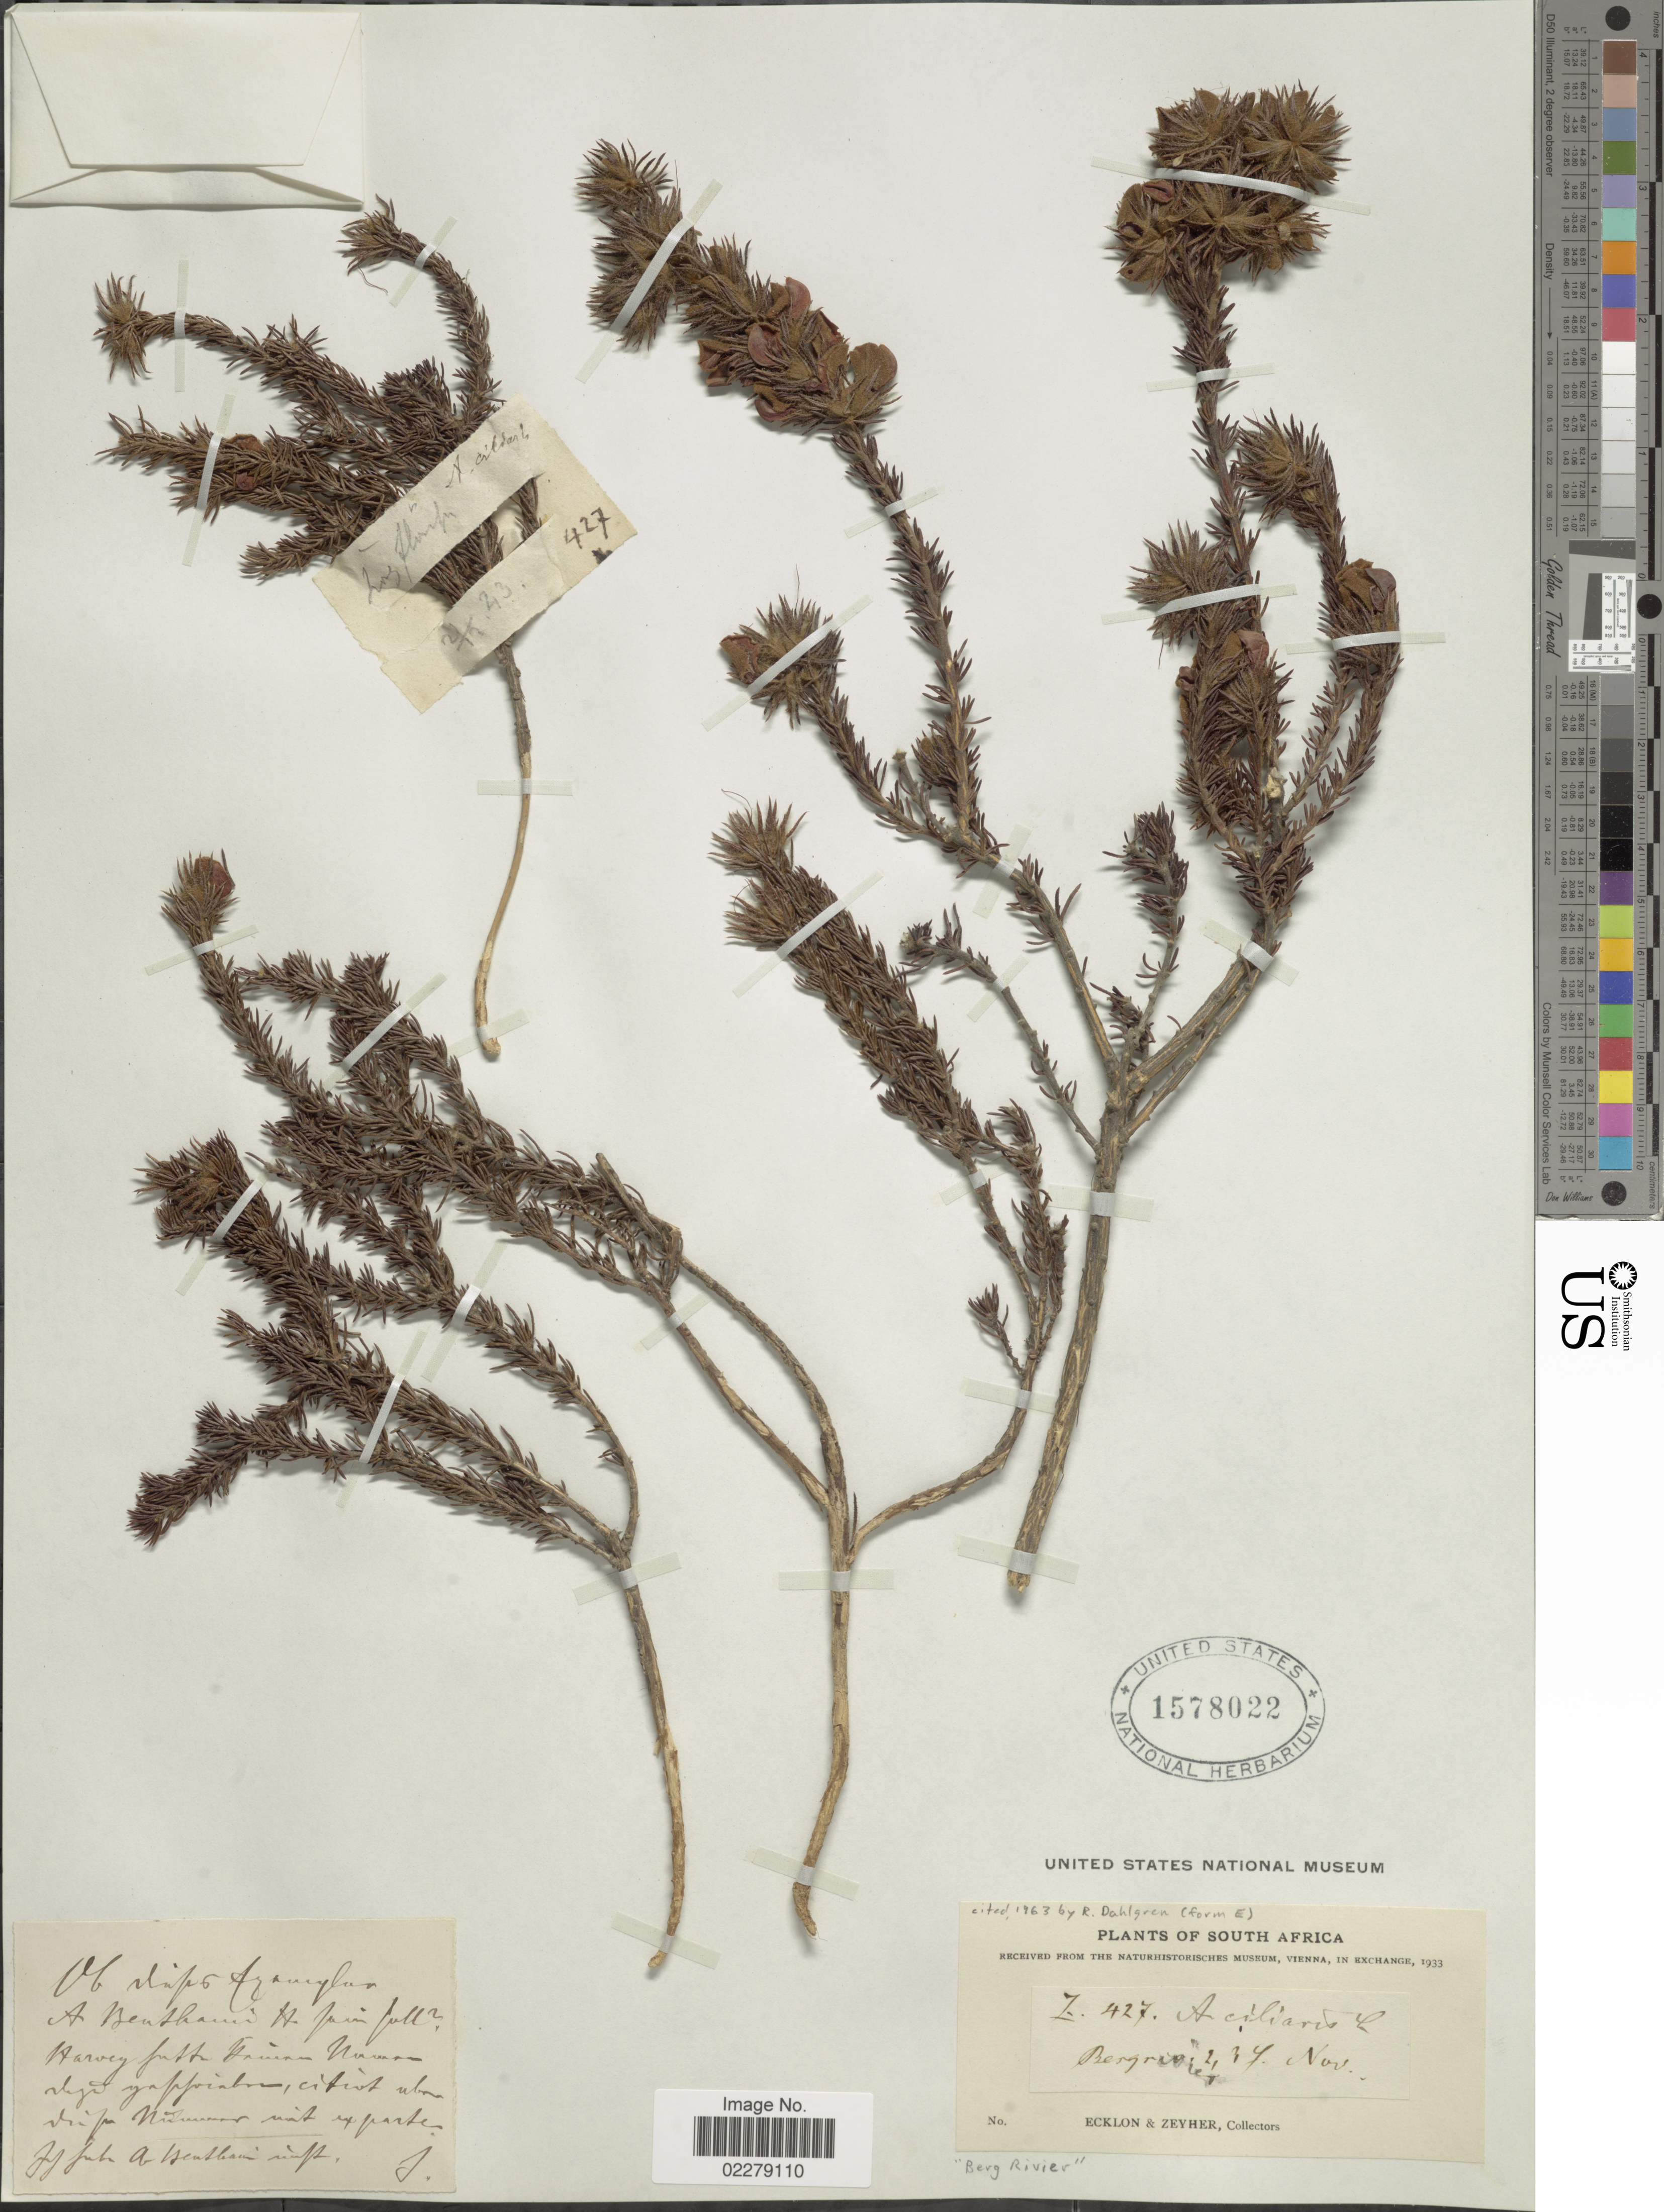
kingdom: Plantae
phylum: Tracheophyta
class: Magnoliopsida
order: Fabales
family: Fabaceae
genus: Aspalathus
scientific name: Aspalathus ciliaris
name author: L.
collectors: -. Ecklon & -. Zeyher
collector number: Z 427?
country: South Africa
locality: Bergrivier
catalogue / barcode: US 1578022